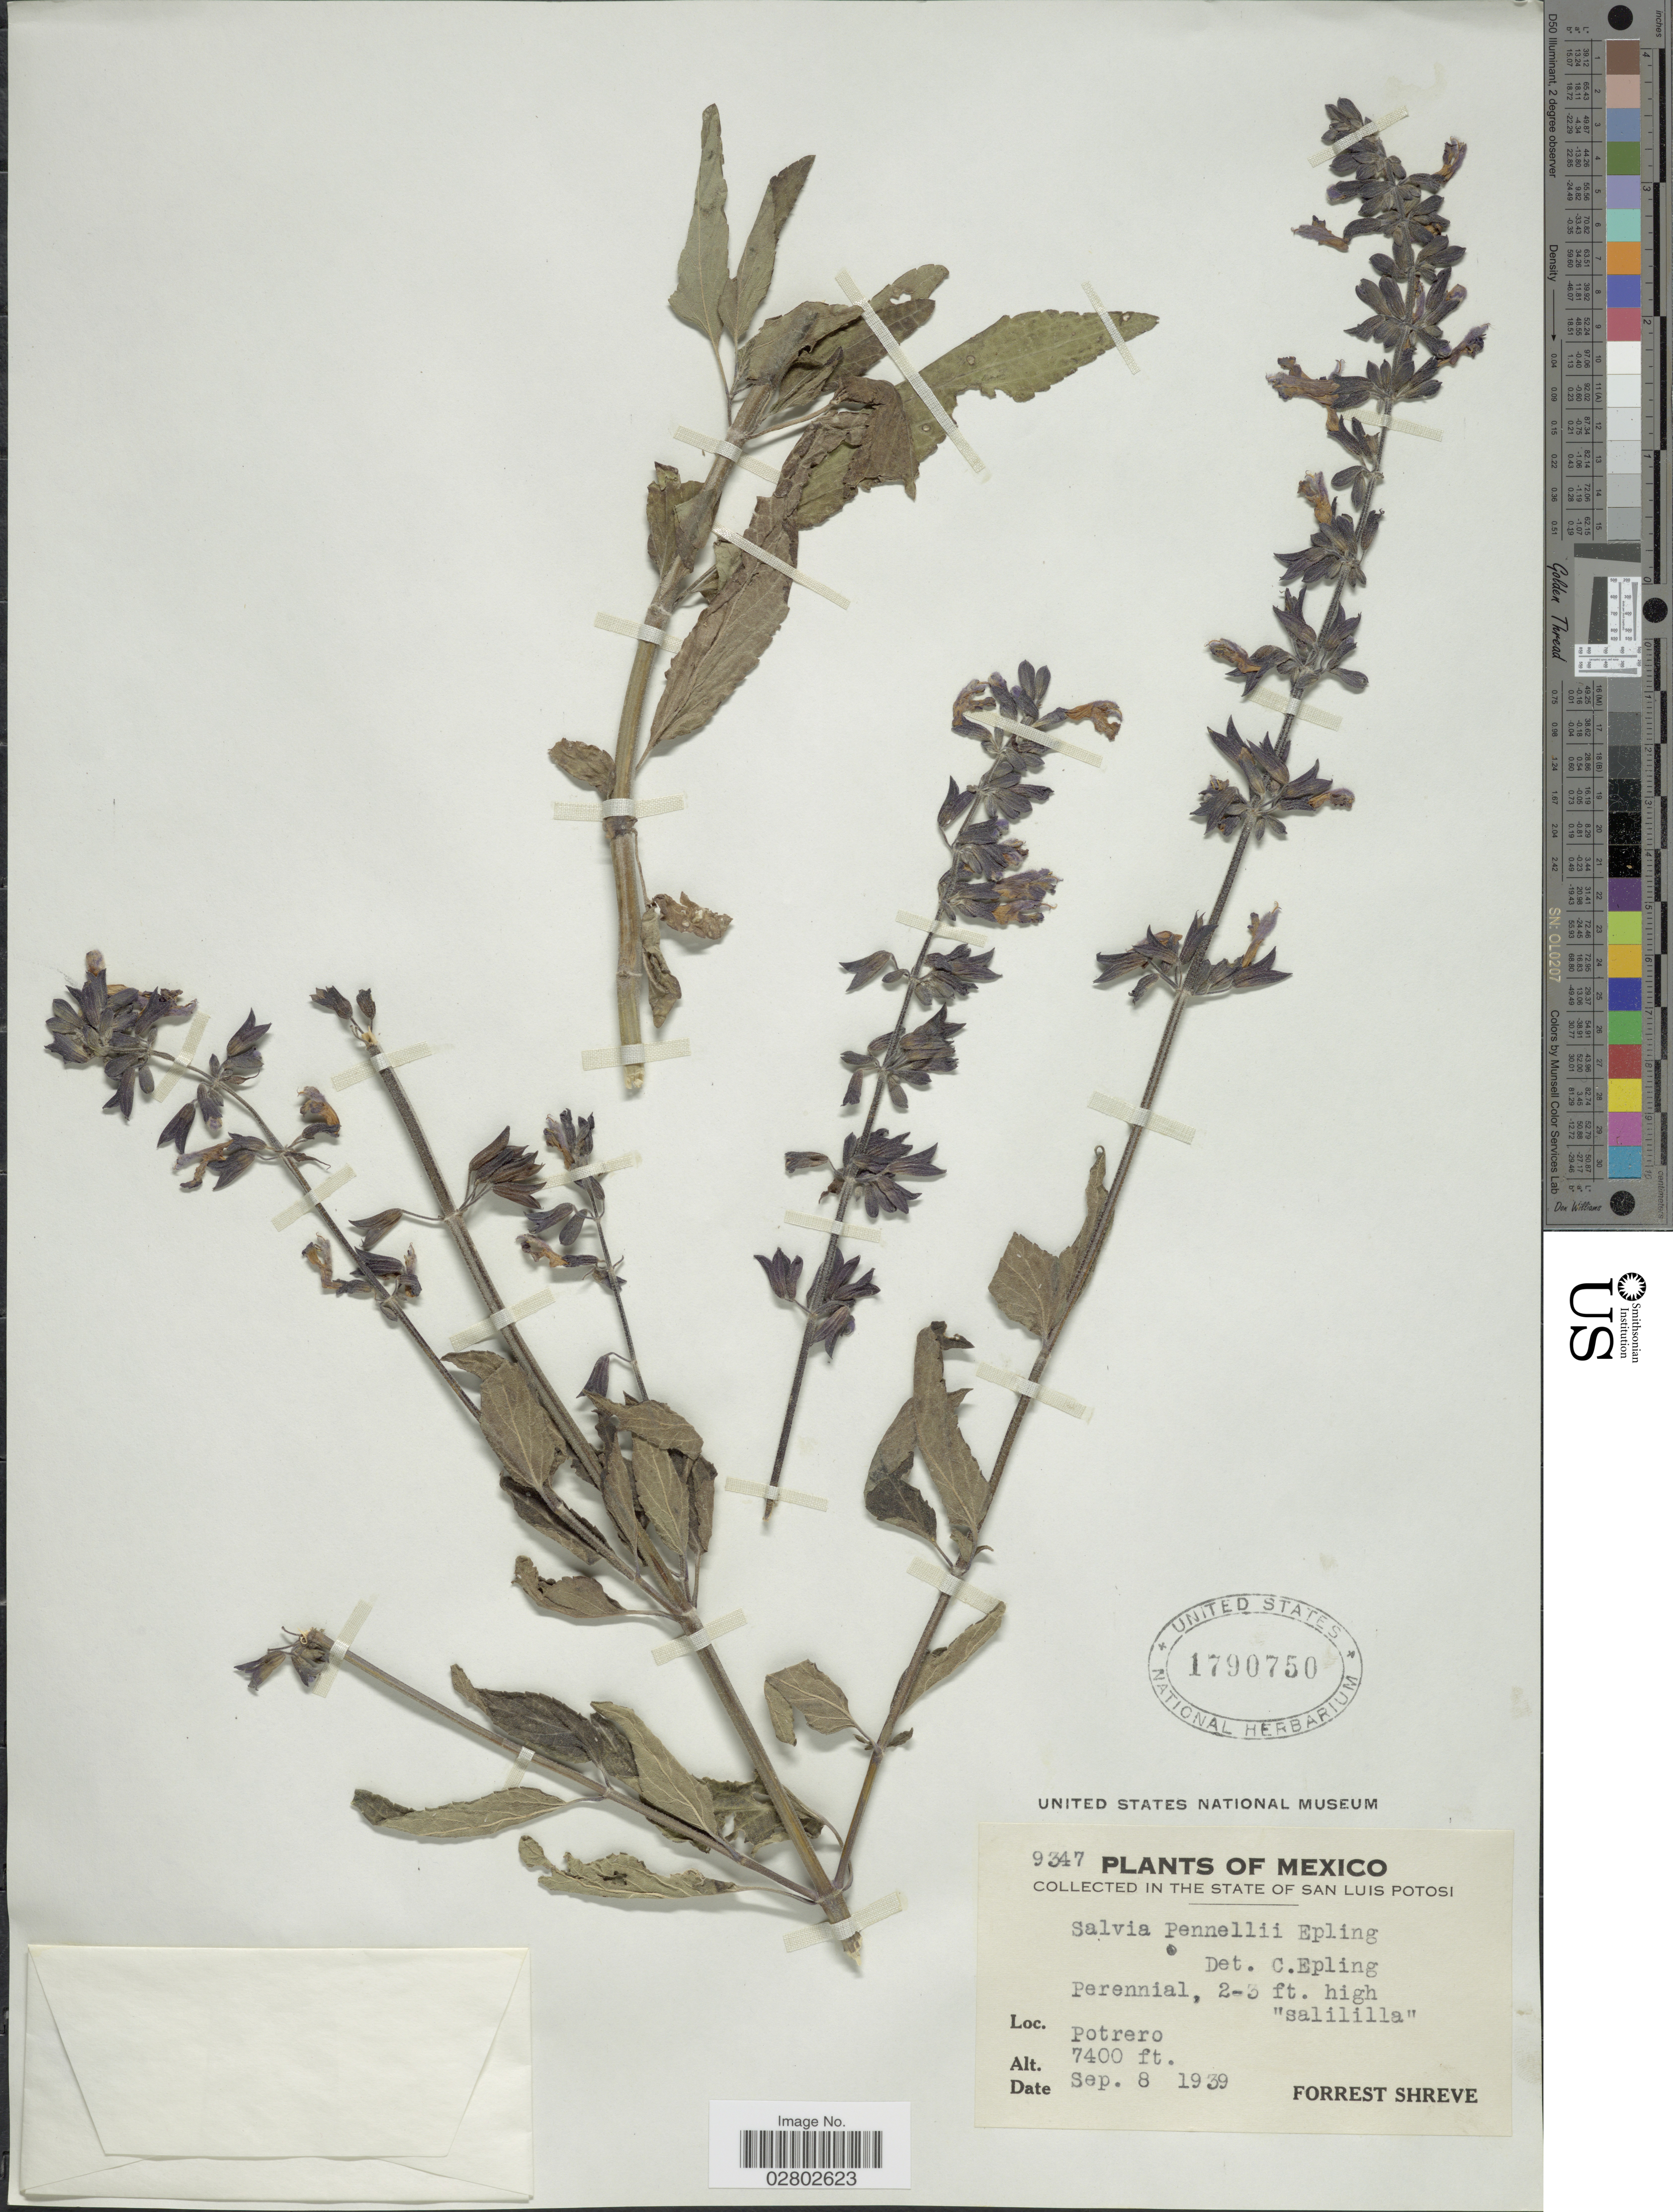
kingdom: Plantae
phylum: Tracheophyta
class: Magnoliopsida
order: Lamiales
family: Lamiaceae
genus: Salvia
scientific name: Salvia pennellii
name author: Epling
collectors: F. Shreve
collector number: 9347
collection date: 1939-09-08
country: Mexico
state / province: San Luis Potosí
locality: Potrero.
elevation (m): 2256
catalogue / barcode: US 1790750